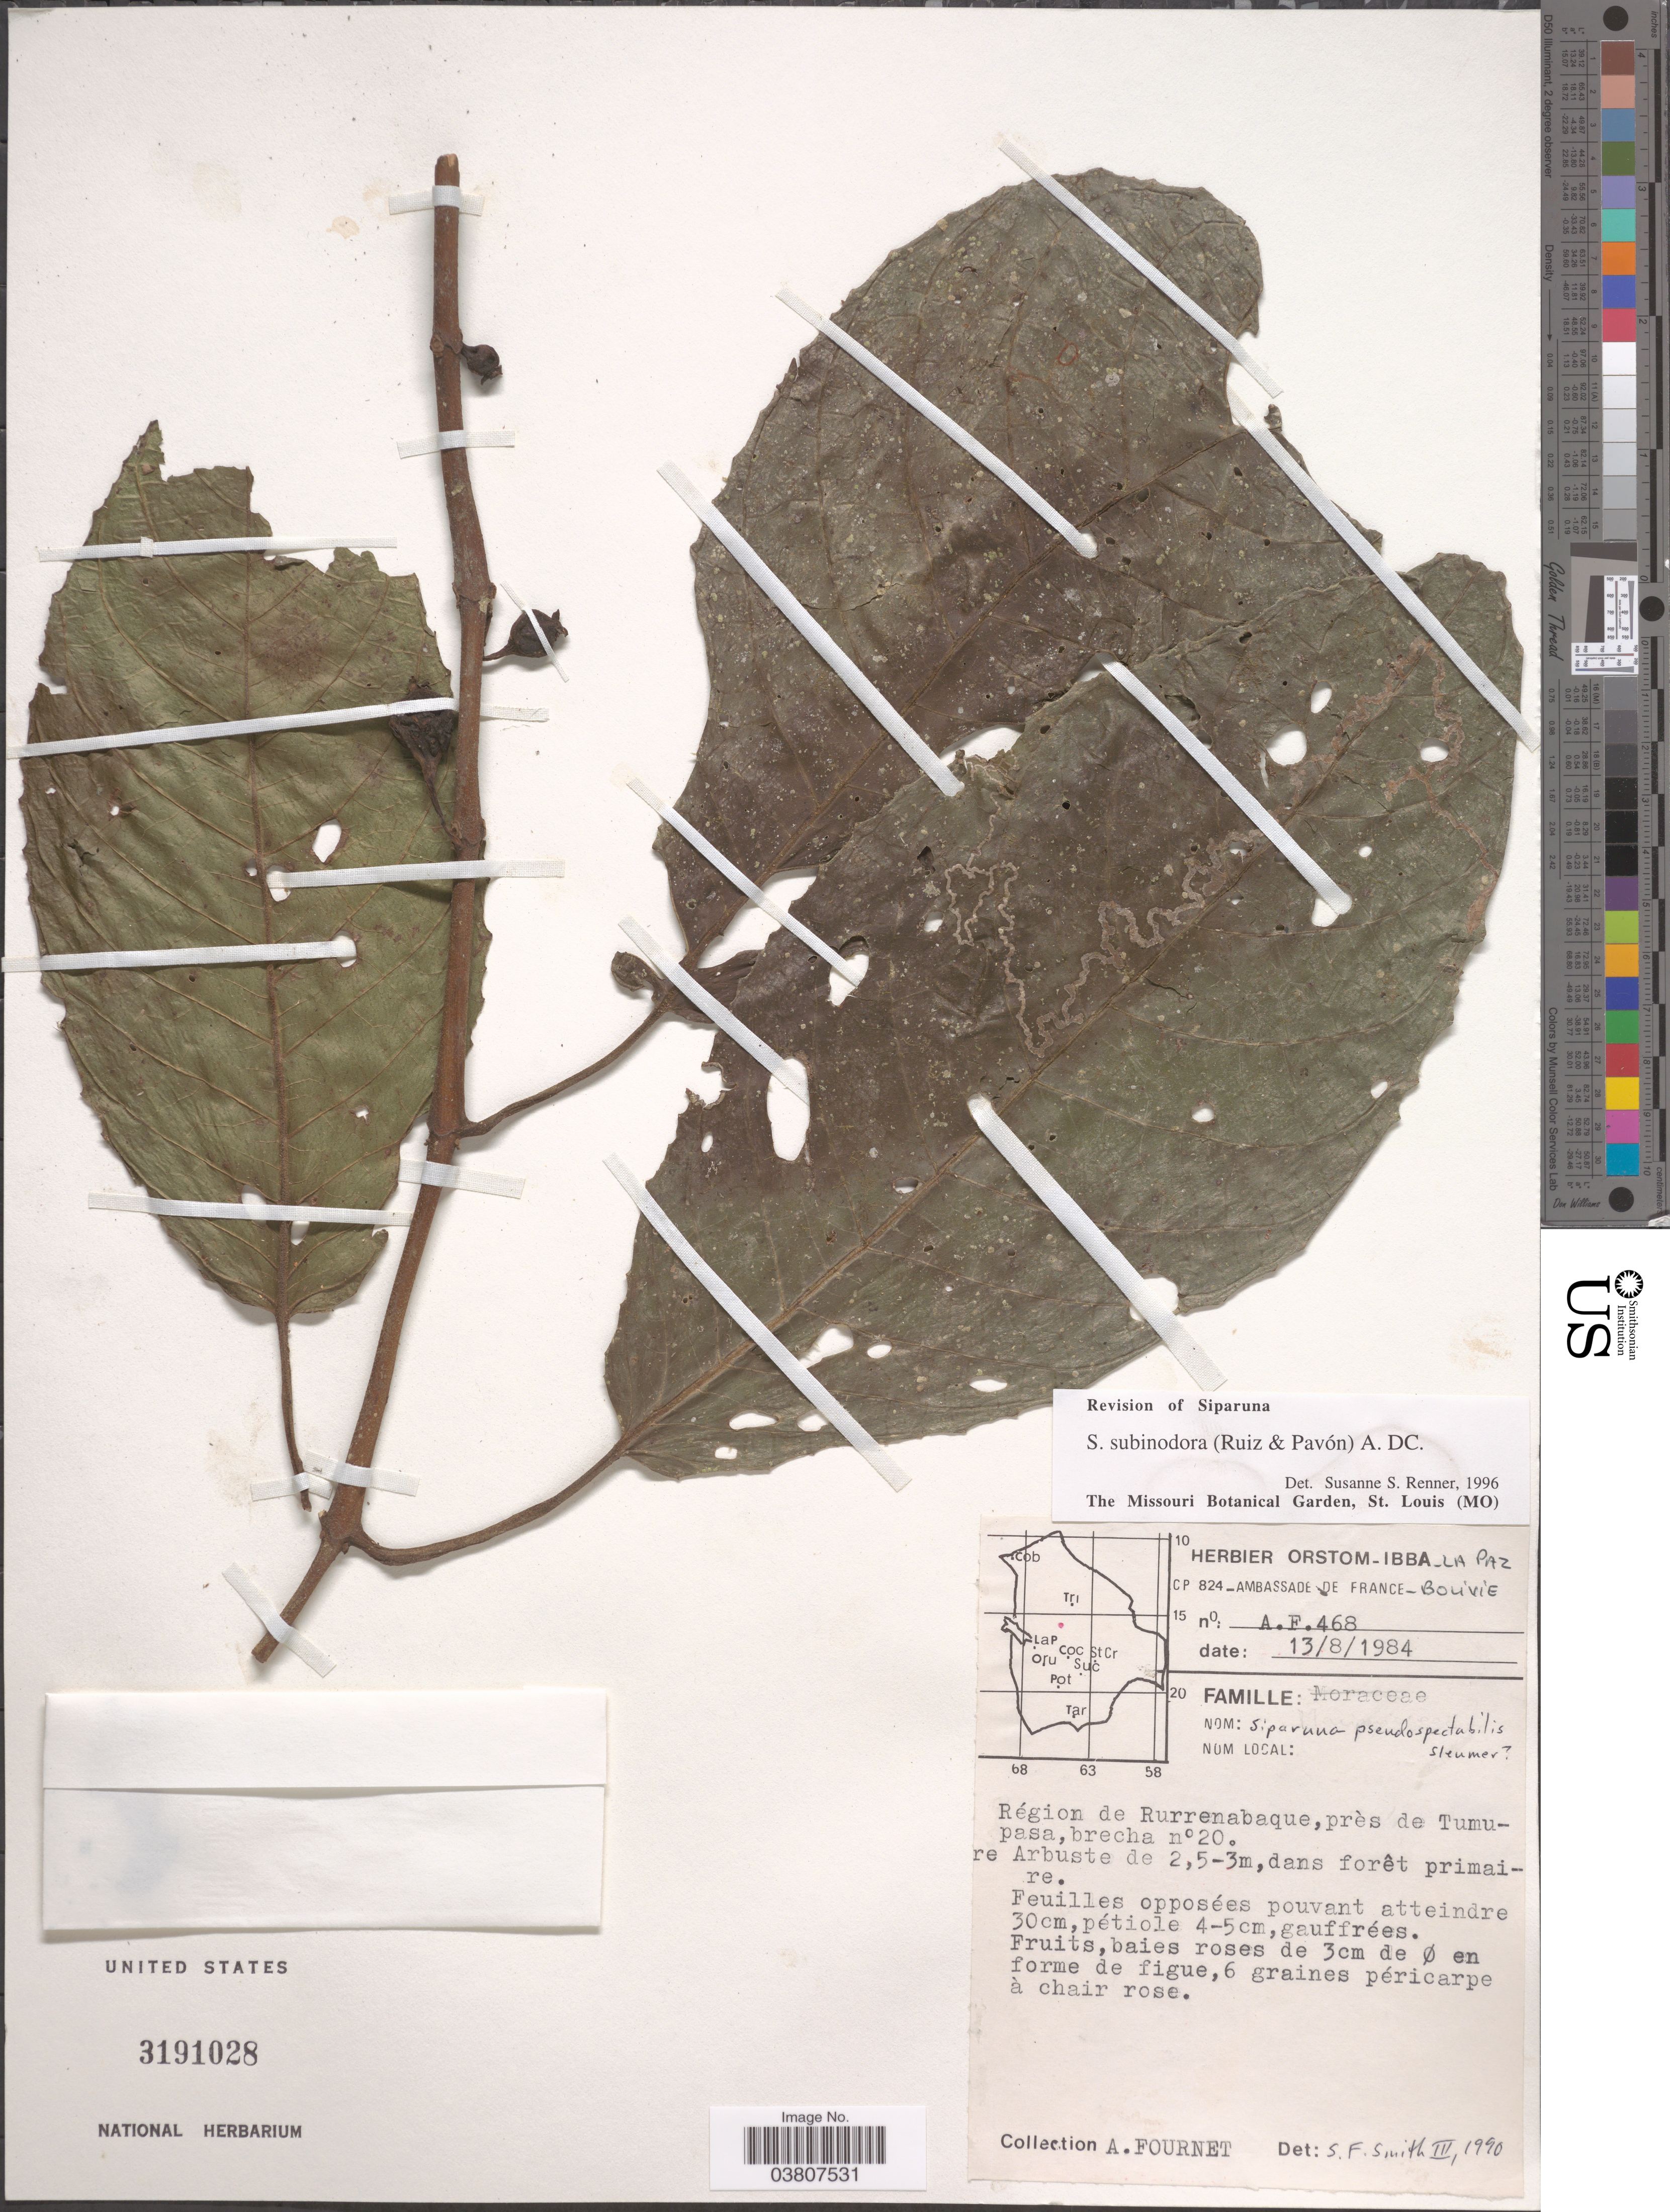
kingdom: Plantae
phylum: Tracheophyta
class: Magnoliopsida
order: Laurales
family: Siparunaceae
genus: Siparuna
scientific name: Siparuna subinodora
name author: (Ruiz & Pav.) A. DC.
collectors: A. Fournet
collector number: A. F. 468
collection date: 1984-08-13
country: Bolivia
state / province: La Paz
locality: Région de Rurrenabaque, près de Tumupasa, brecha n° 20.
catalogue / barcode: US 3191028